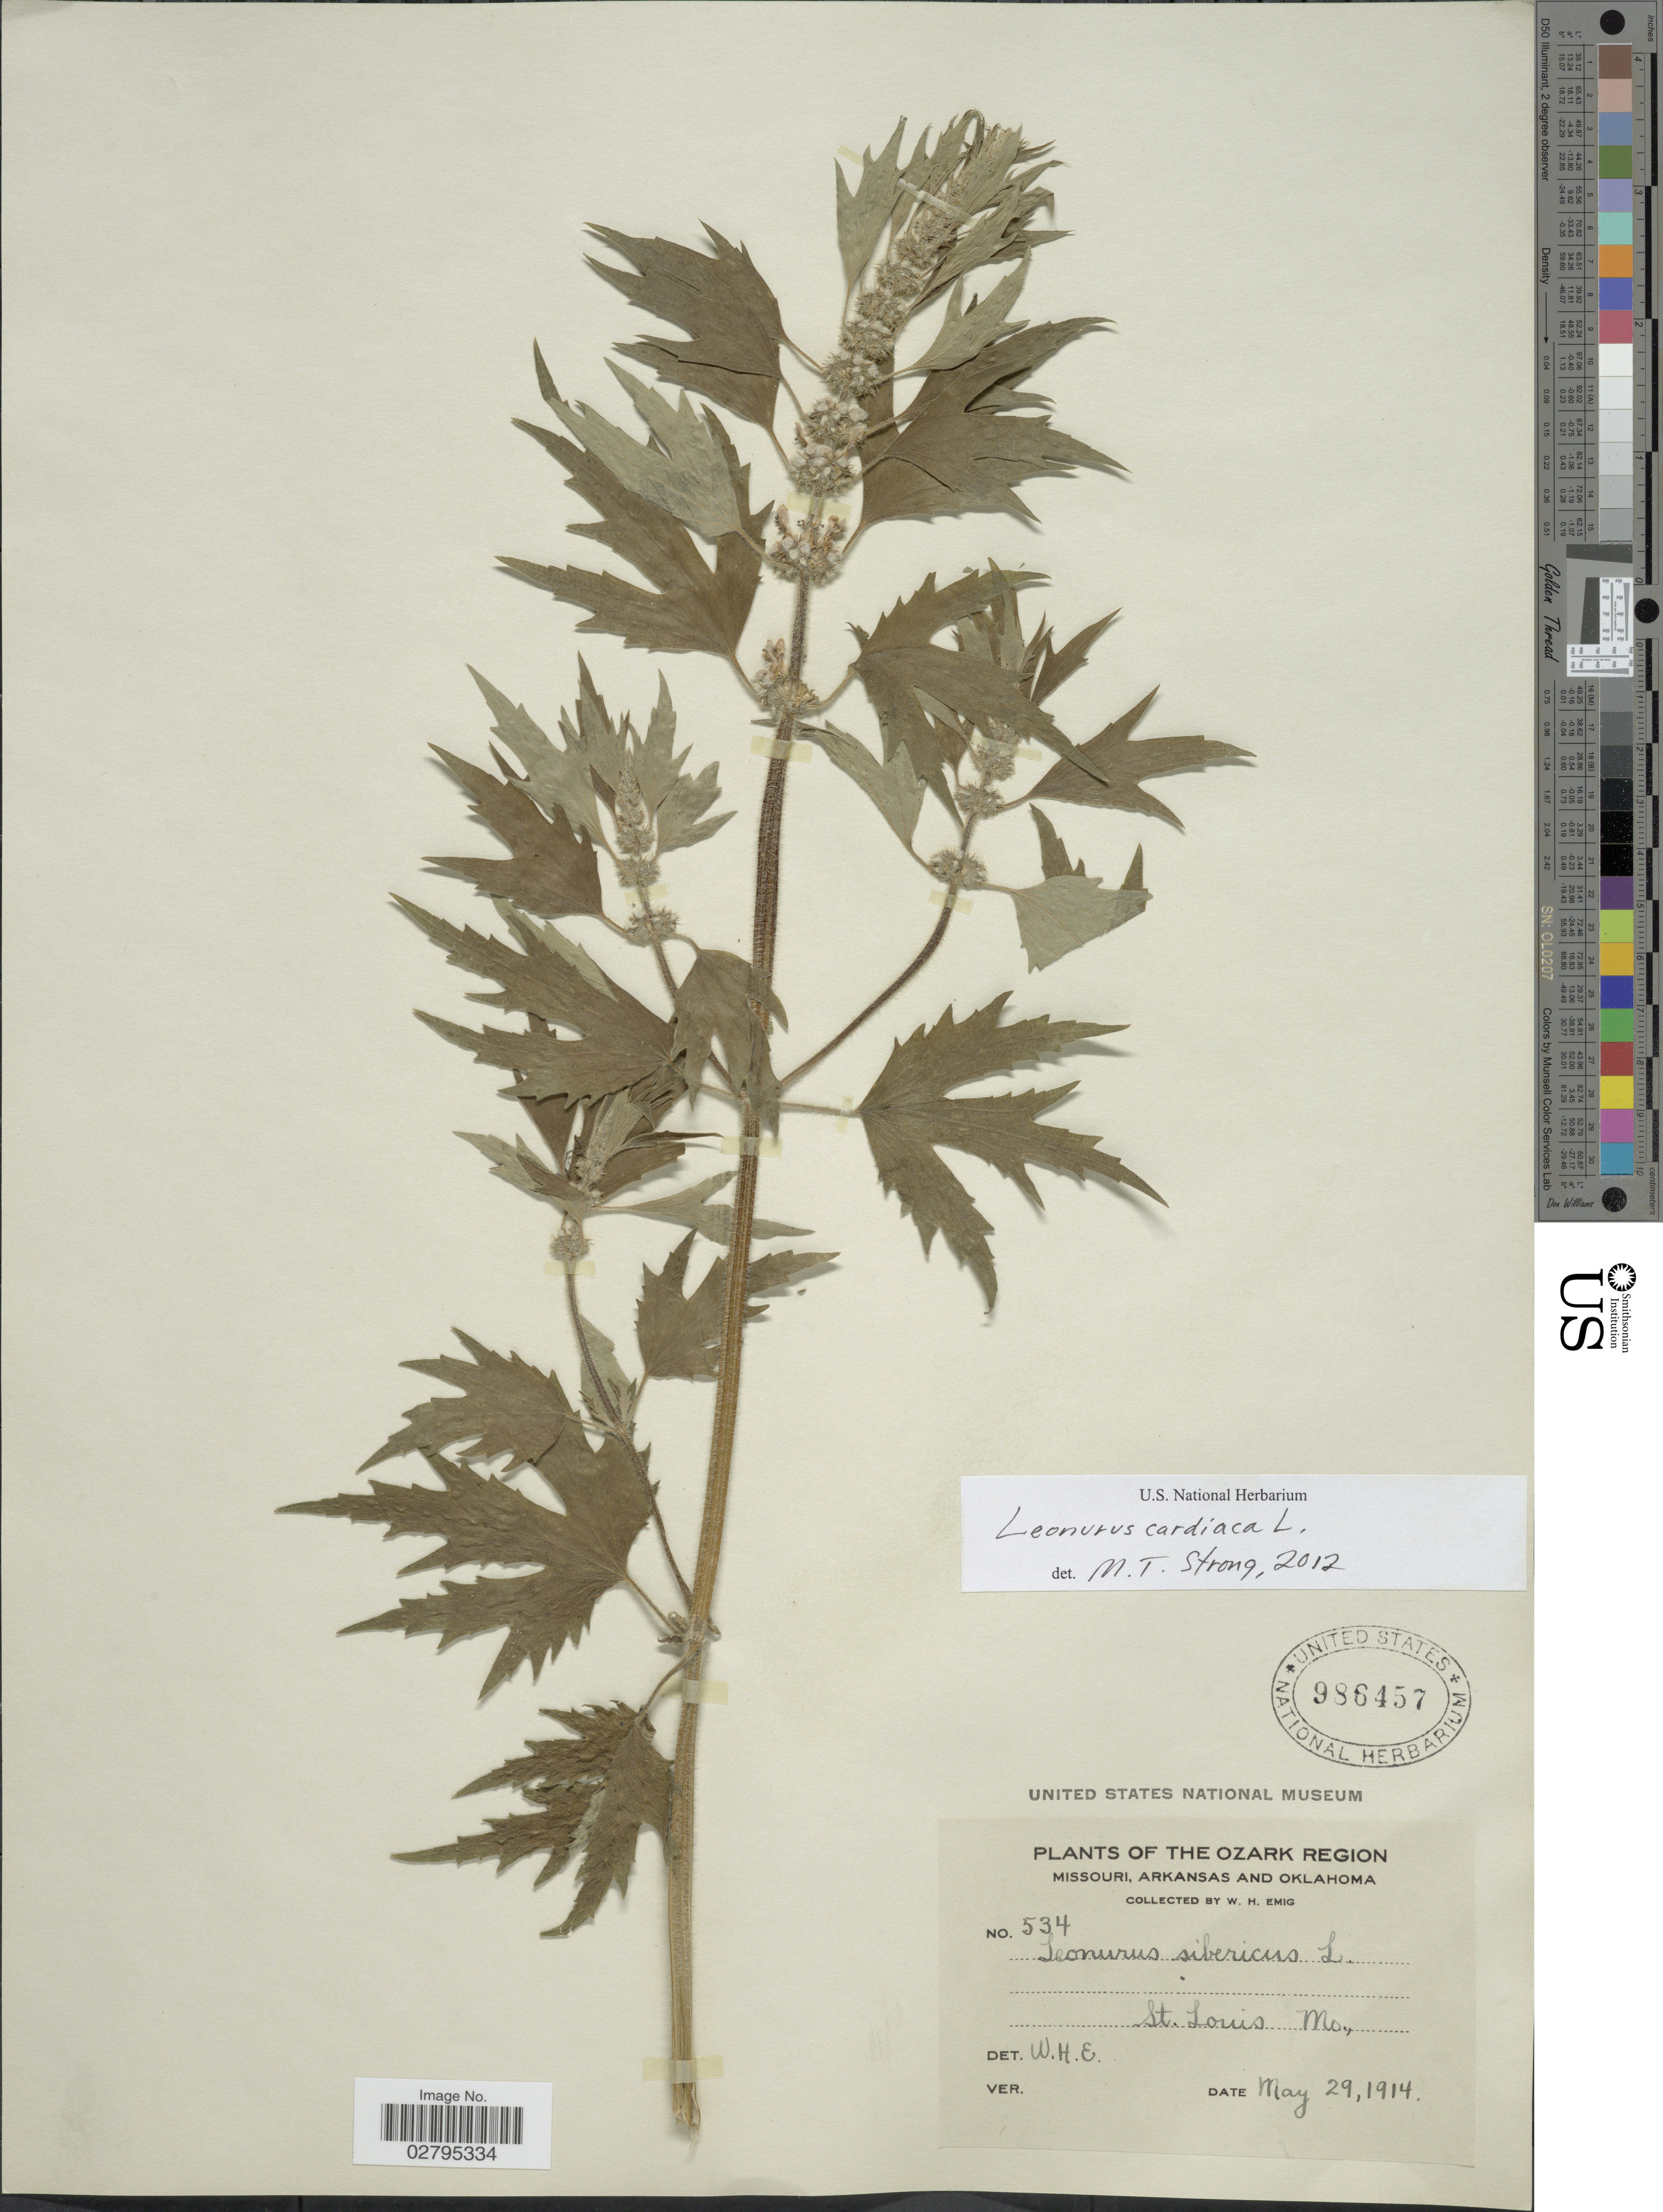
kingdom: Plantae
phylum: Tracheophyta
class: Magnoliopsida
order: Lamiales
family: Lamiaceae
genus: Leonurus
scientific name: Leonurus cardiaca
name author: L.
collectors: W. H. Emig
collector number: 534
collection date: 1914-05-29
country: United States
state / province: Missouri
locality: The Ozark Region, St. Louis, Mo.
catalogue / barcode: US 986457